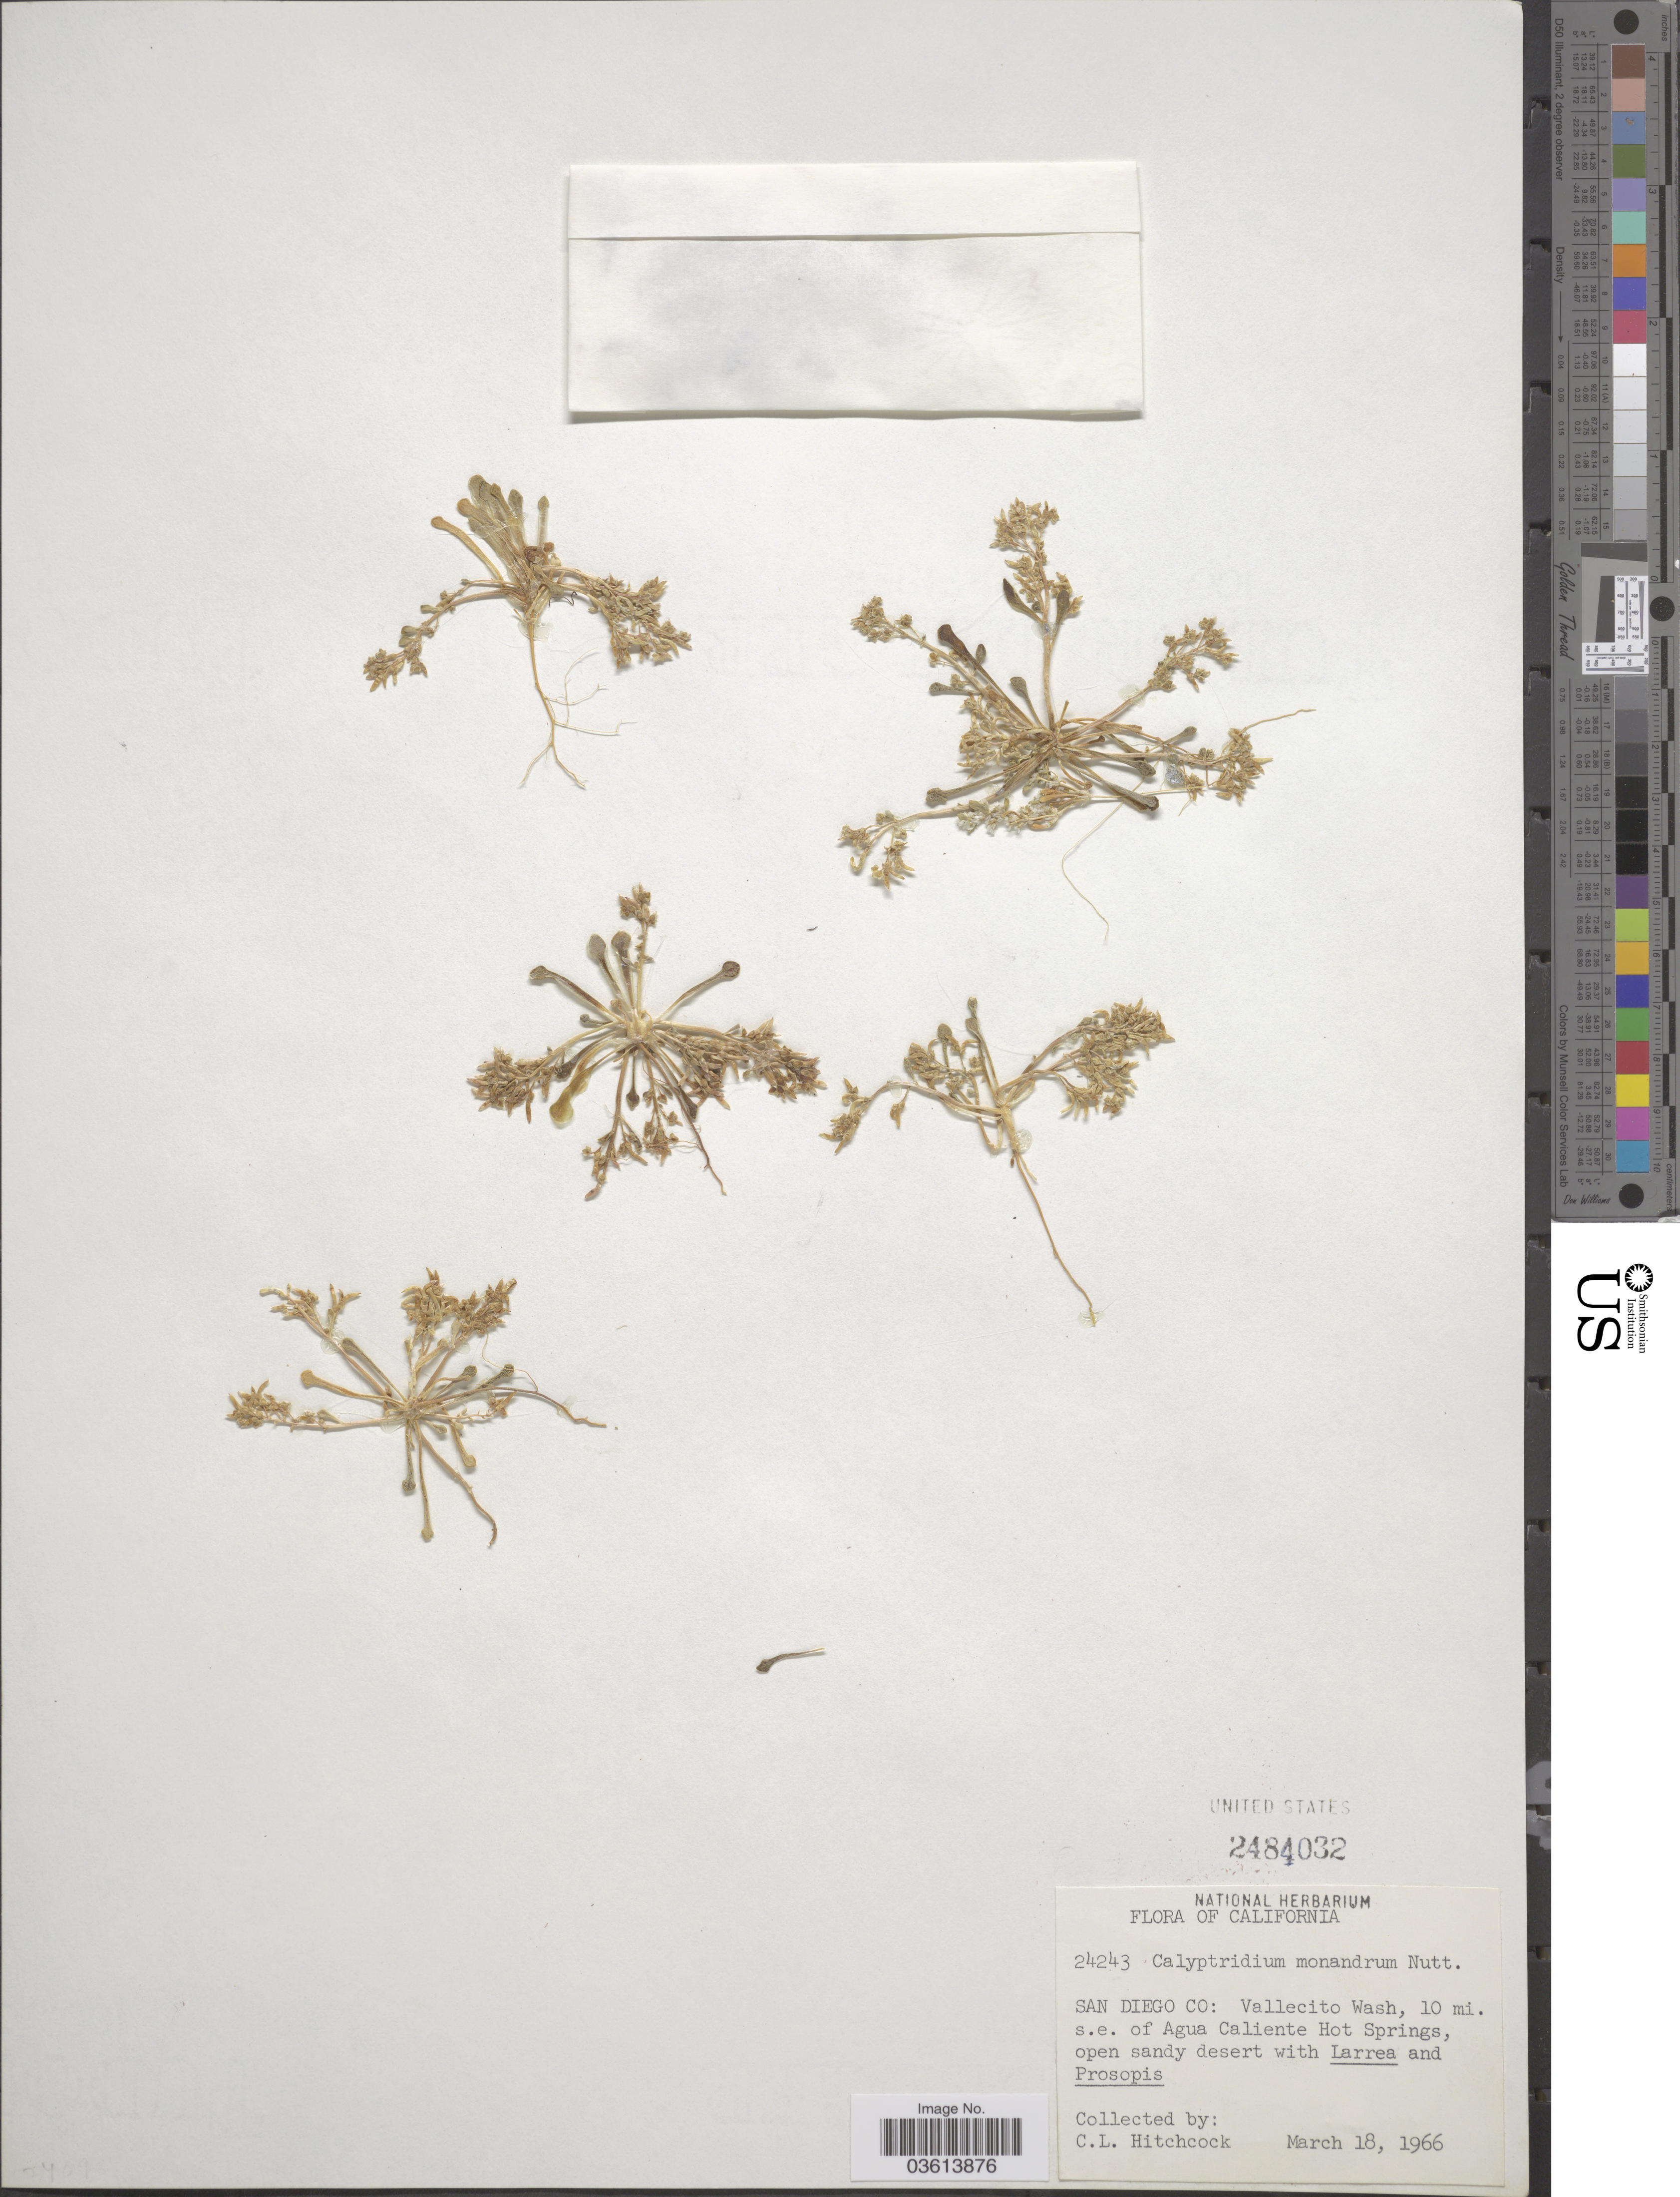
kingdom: Plantae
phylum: Tracheophyta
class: Magnoliopsida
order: Caryophyllales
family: Montiaceae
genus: Calyptridium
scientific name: Calyptridium monandrum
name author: (Nutt.) Nutt.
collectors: C. L. Hitchcock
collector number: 24243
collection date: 1966-03-18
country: United States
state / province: California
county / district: San Diego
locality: San Diego Co: Vallecito Wash, 10 mi. s. e. of Agua Caliente Hot Springs.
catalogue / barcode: US 2484032